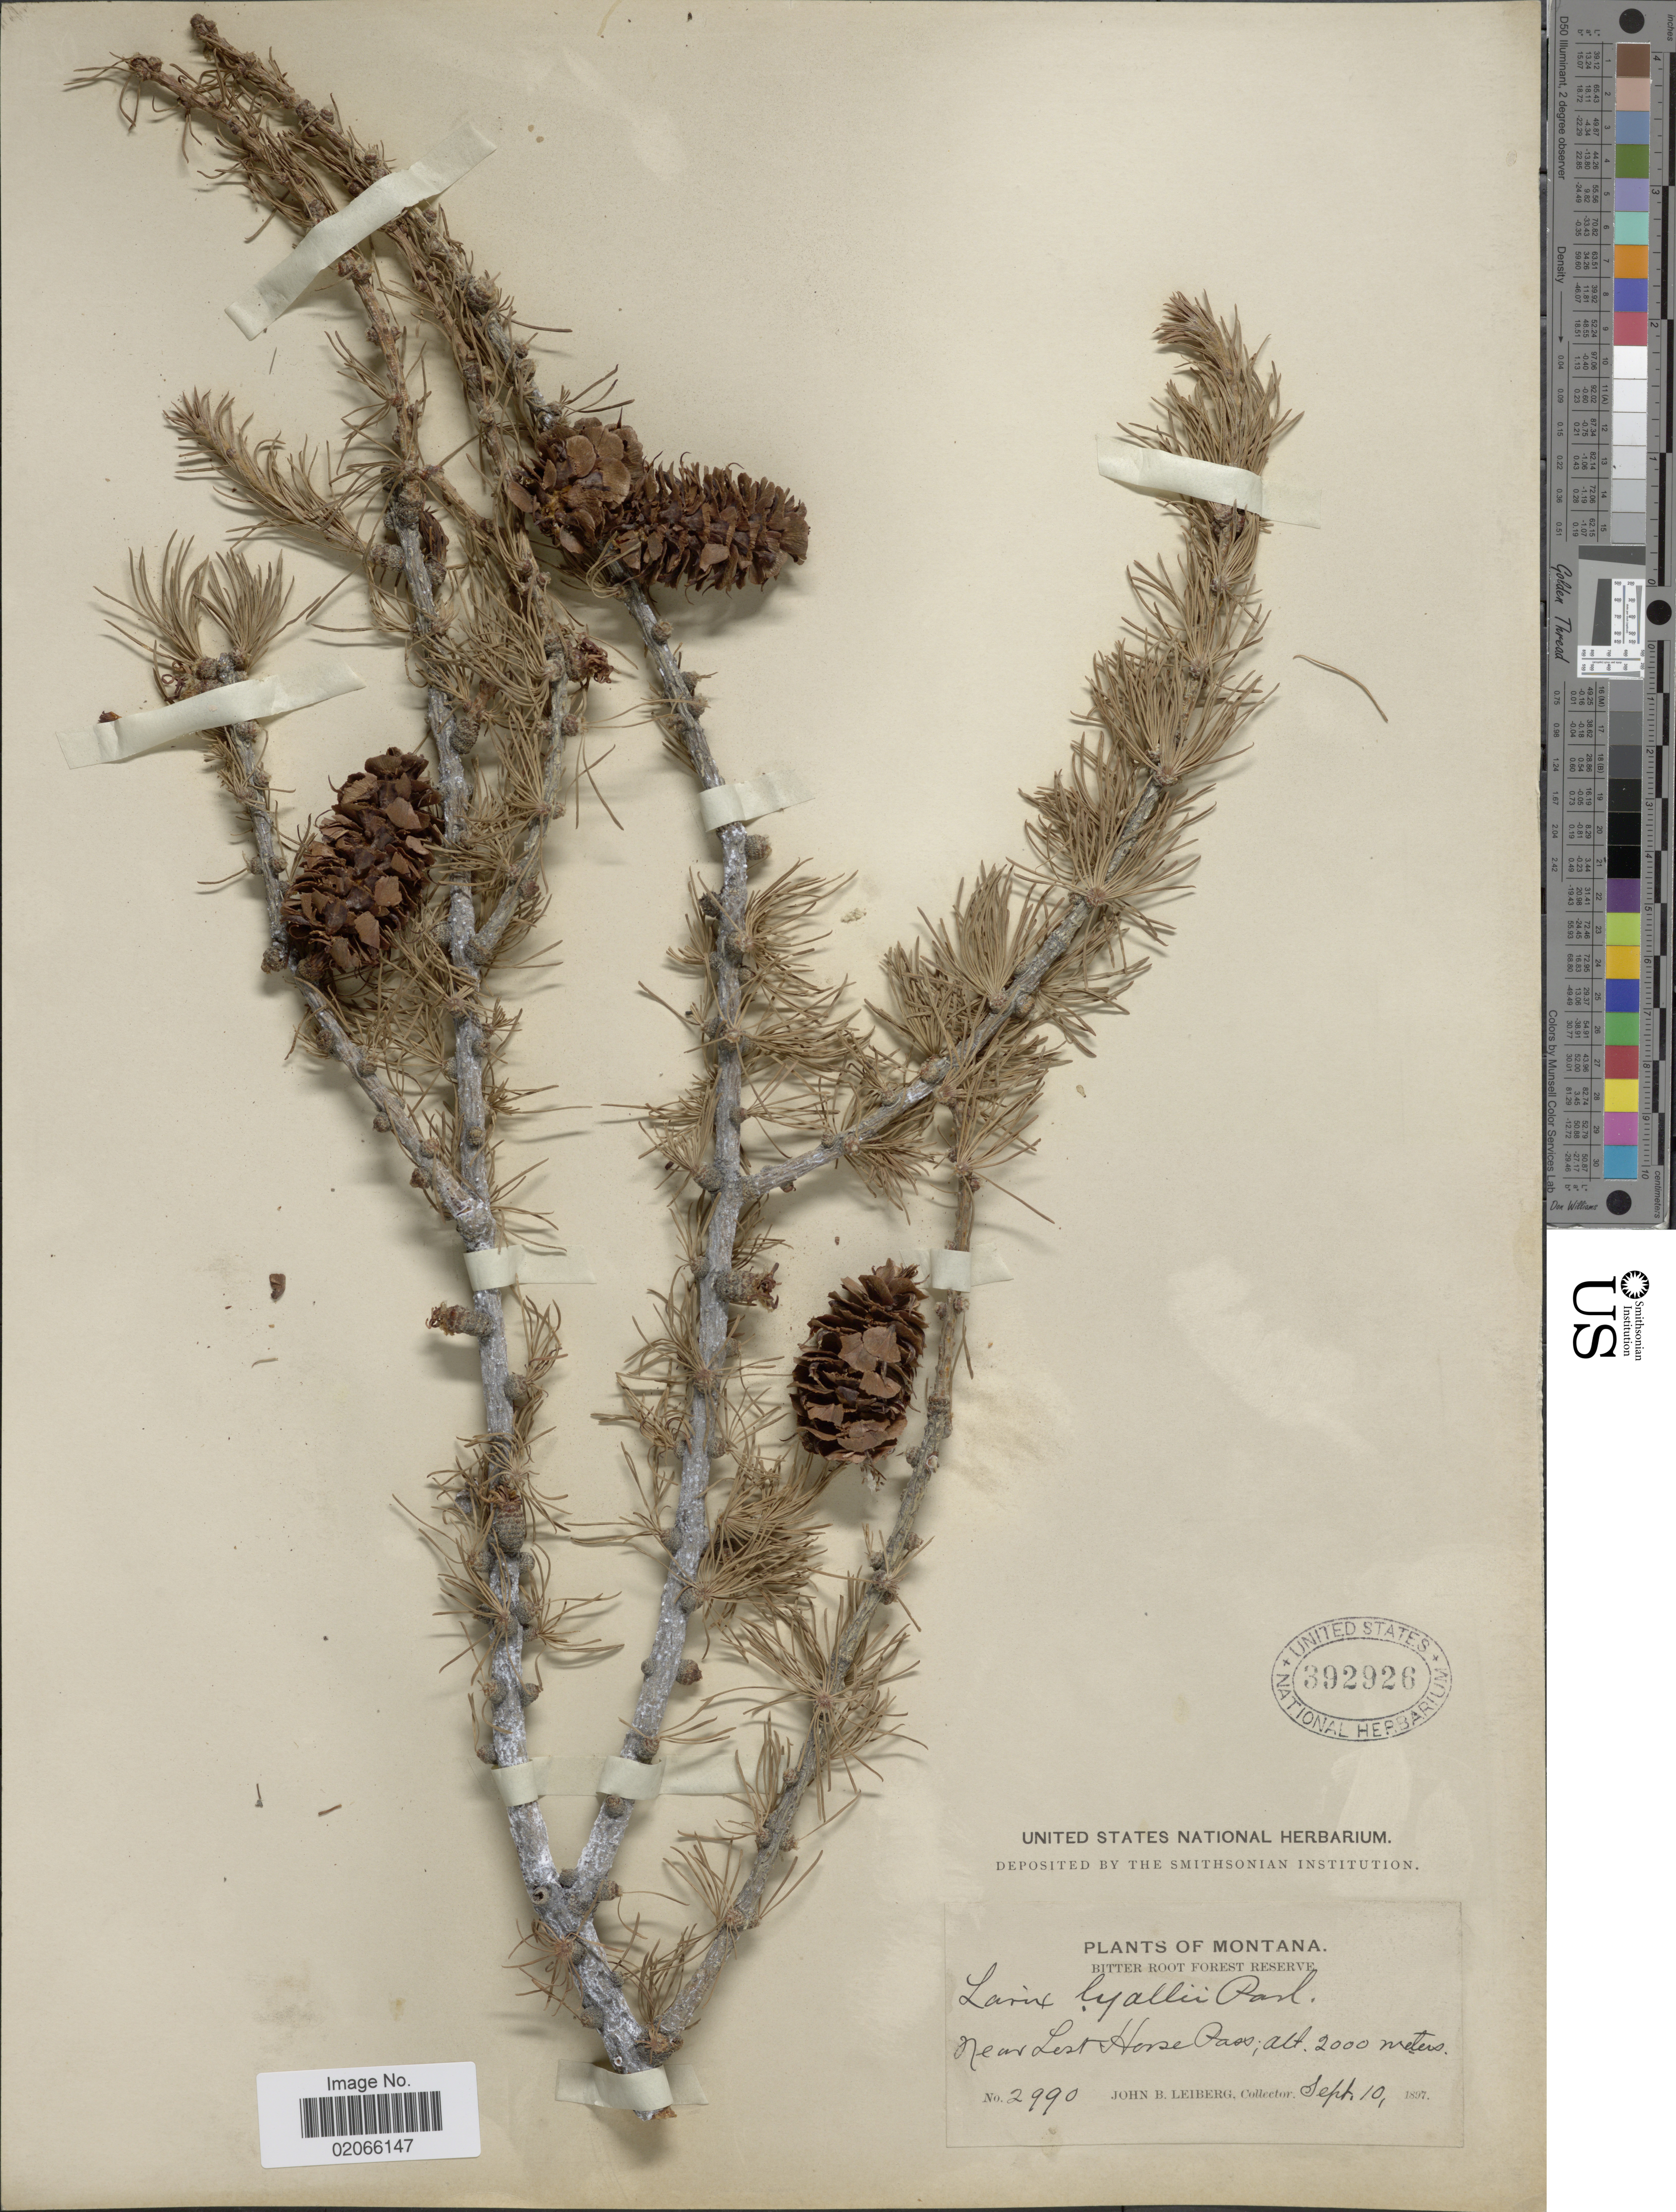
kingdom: Plantae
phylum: Tracheophyta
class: Pinopsida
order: Pinales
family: Pinaceae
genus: Larix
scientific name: Larix lyallii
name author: Parl.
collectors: J. B. Leiberg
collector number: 2990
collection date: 1897-09-10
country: United States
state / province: Montana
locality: Bitter Root Forest Reserve. Near Lest Horse pass.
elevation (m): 2000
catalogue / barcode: US 392926